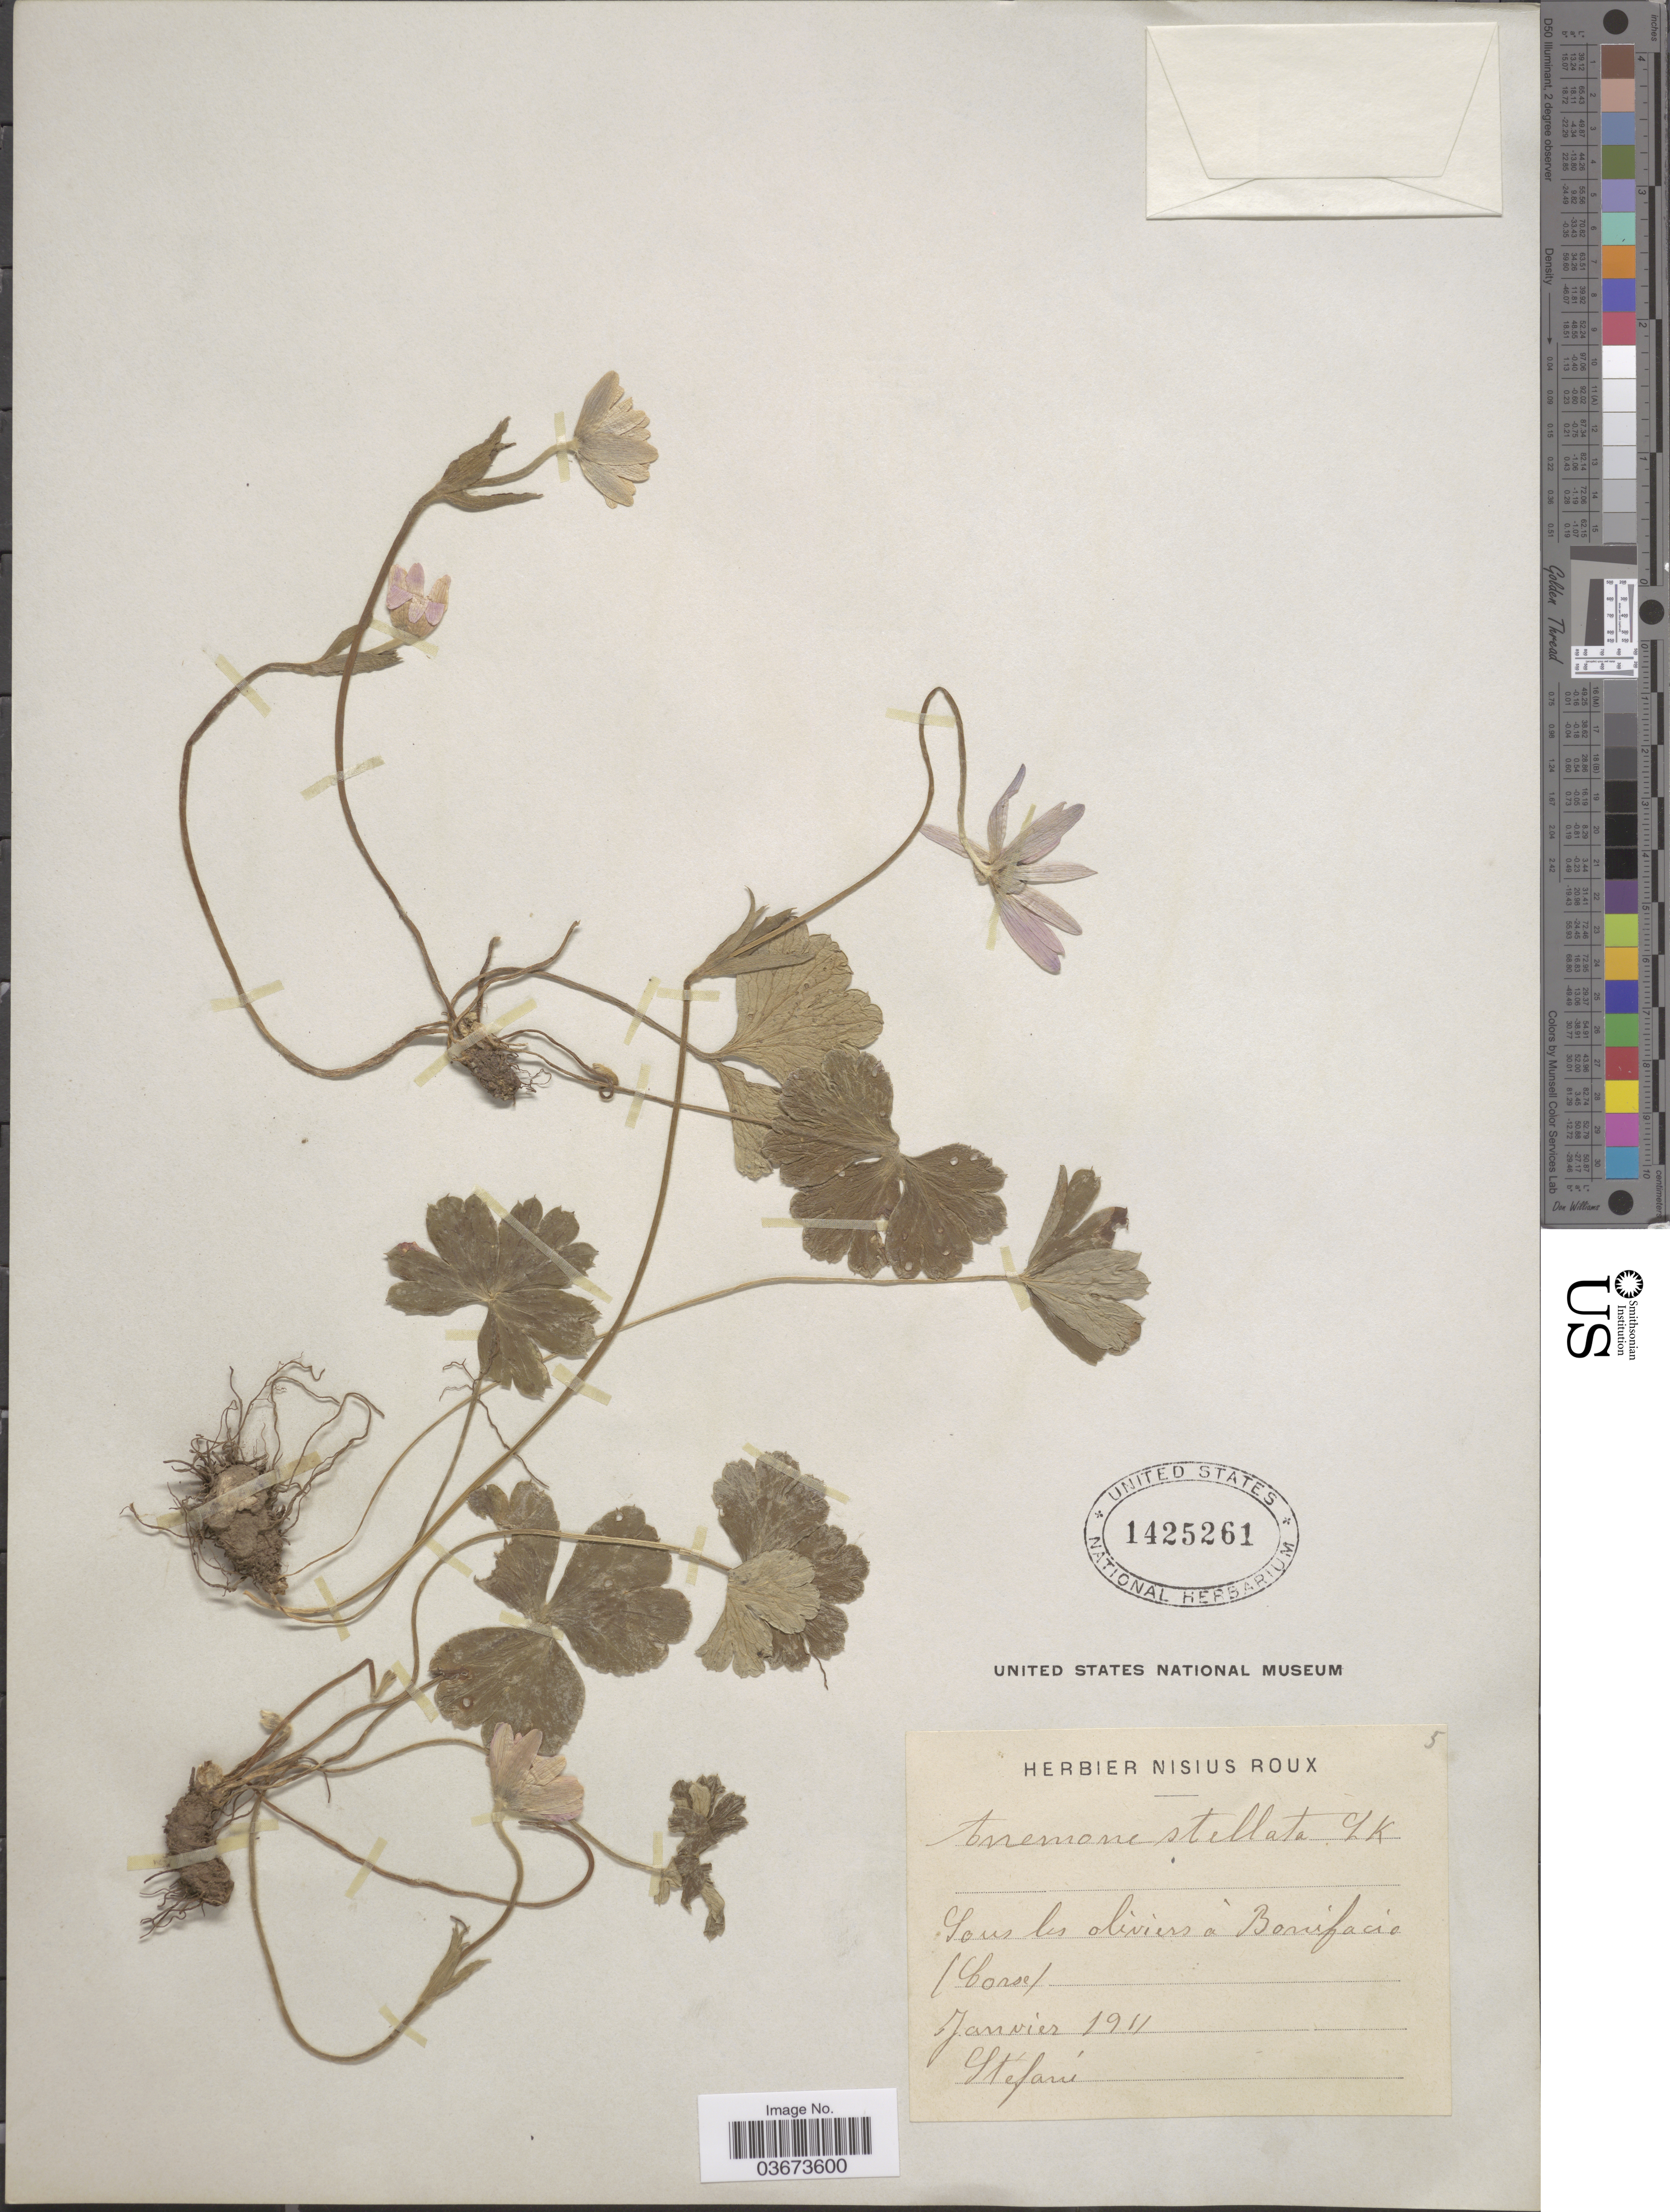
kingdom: Plantae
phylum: Tracheophyta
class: Magnoliopsida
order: Ranunculales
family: Ranunculaceae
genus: Anemone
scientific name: Anemone stellata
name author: Lam.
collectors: Stefani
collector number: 5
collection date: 1911-01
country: France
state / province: Corsica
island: Corse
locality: Sous les oliviers à Bonifacio.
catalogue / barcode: US 1425261